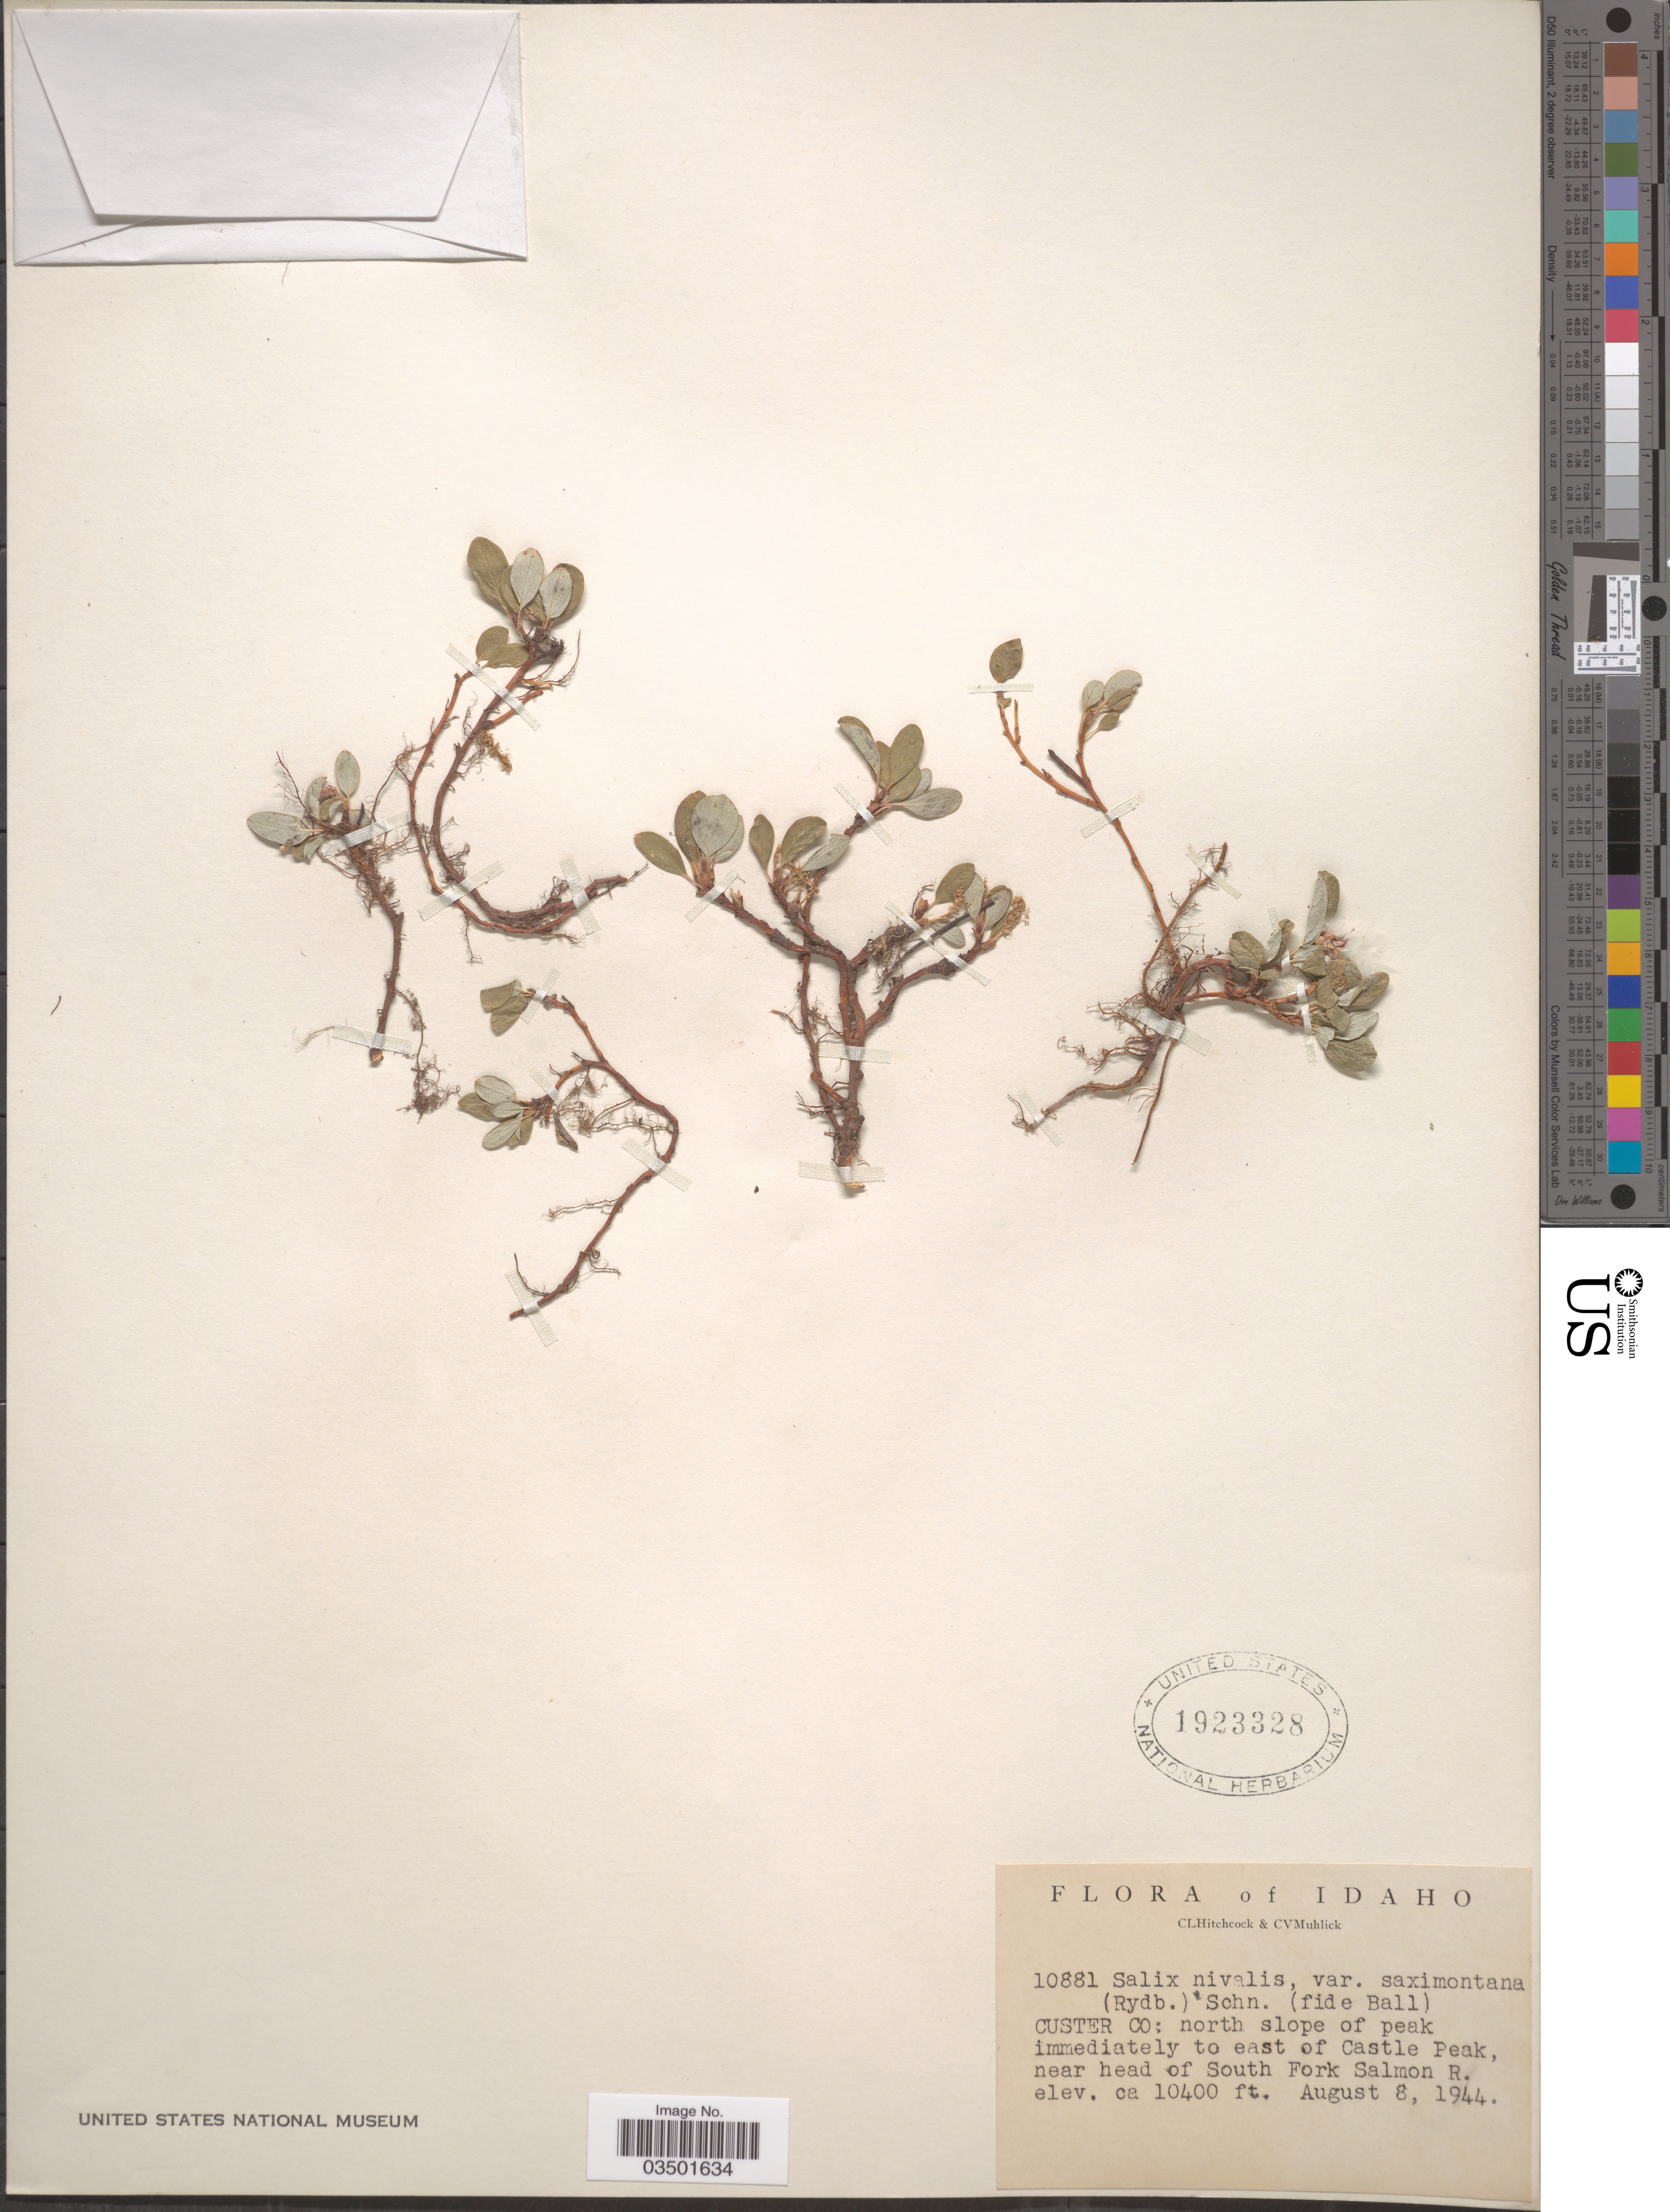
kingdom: Plantae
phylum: Tracheophyta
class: Magnoliopsida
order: Malpighiales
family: Salicaceae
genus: Salix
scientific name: Salix nivalis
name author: Hook.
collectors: C. L. Hitchcock & C. V. Muhlick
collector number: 10881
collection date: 1944-08-08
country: United States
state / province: Idaho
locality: Custer Co: north slope of peak immediately to east of Castle Peak, near head of South Fork Salmon R.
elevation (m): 3170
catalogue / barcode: US 1923328